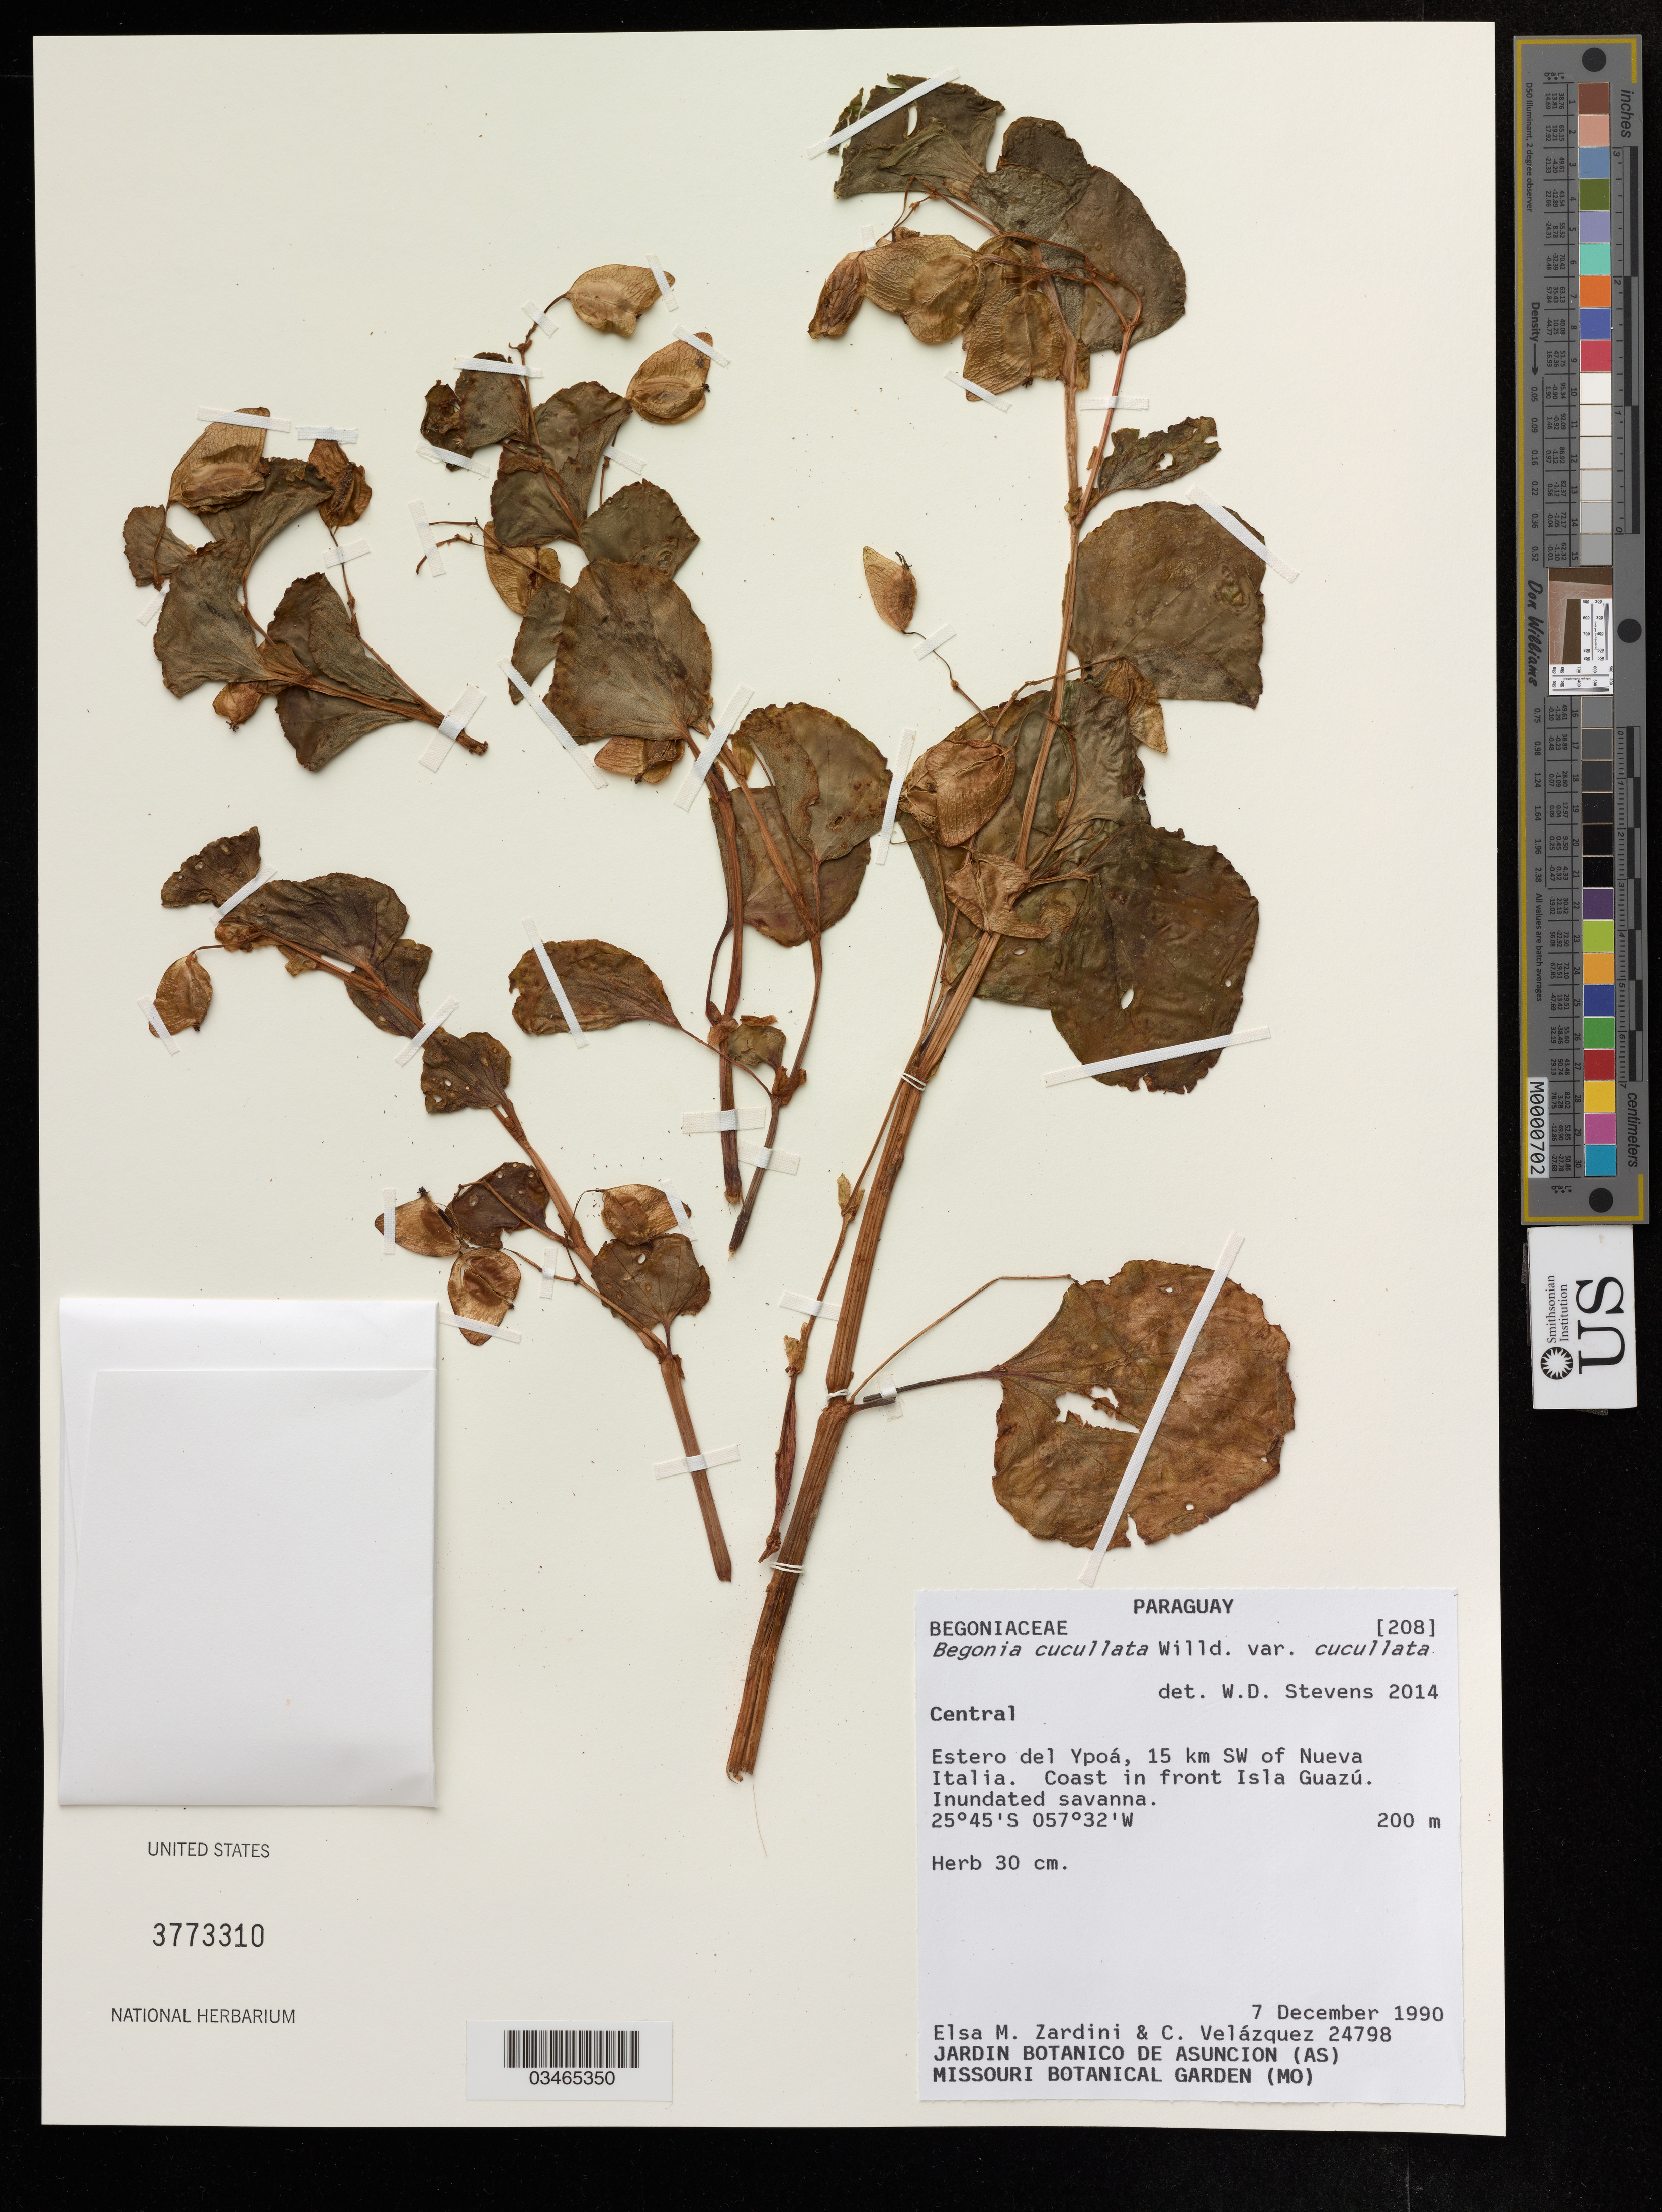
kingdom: Plantae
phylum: Tracheophyta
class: Magnoliopsida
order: Cucurbitales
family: Begoniaceae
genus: Begonia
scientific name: Begonia cucullata var. cucullata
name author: Willd.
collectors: E. Zardini & C. Velázquez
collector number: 24798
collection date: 1990-12-07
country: Paraguay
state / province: Central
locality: Estero del Ypoá, 15 km SW of Nueva Italia. Coast in front Isla Guazú.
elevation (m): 200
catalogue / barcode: US 3773310